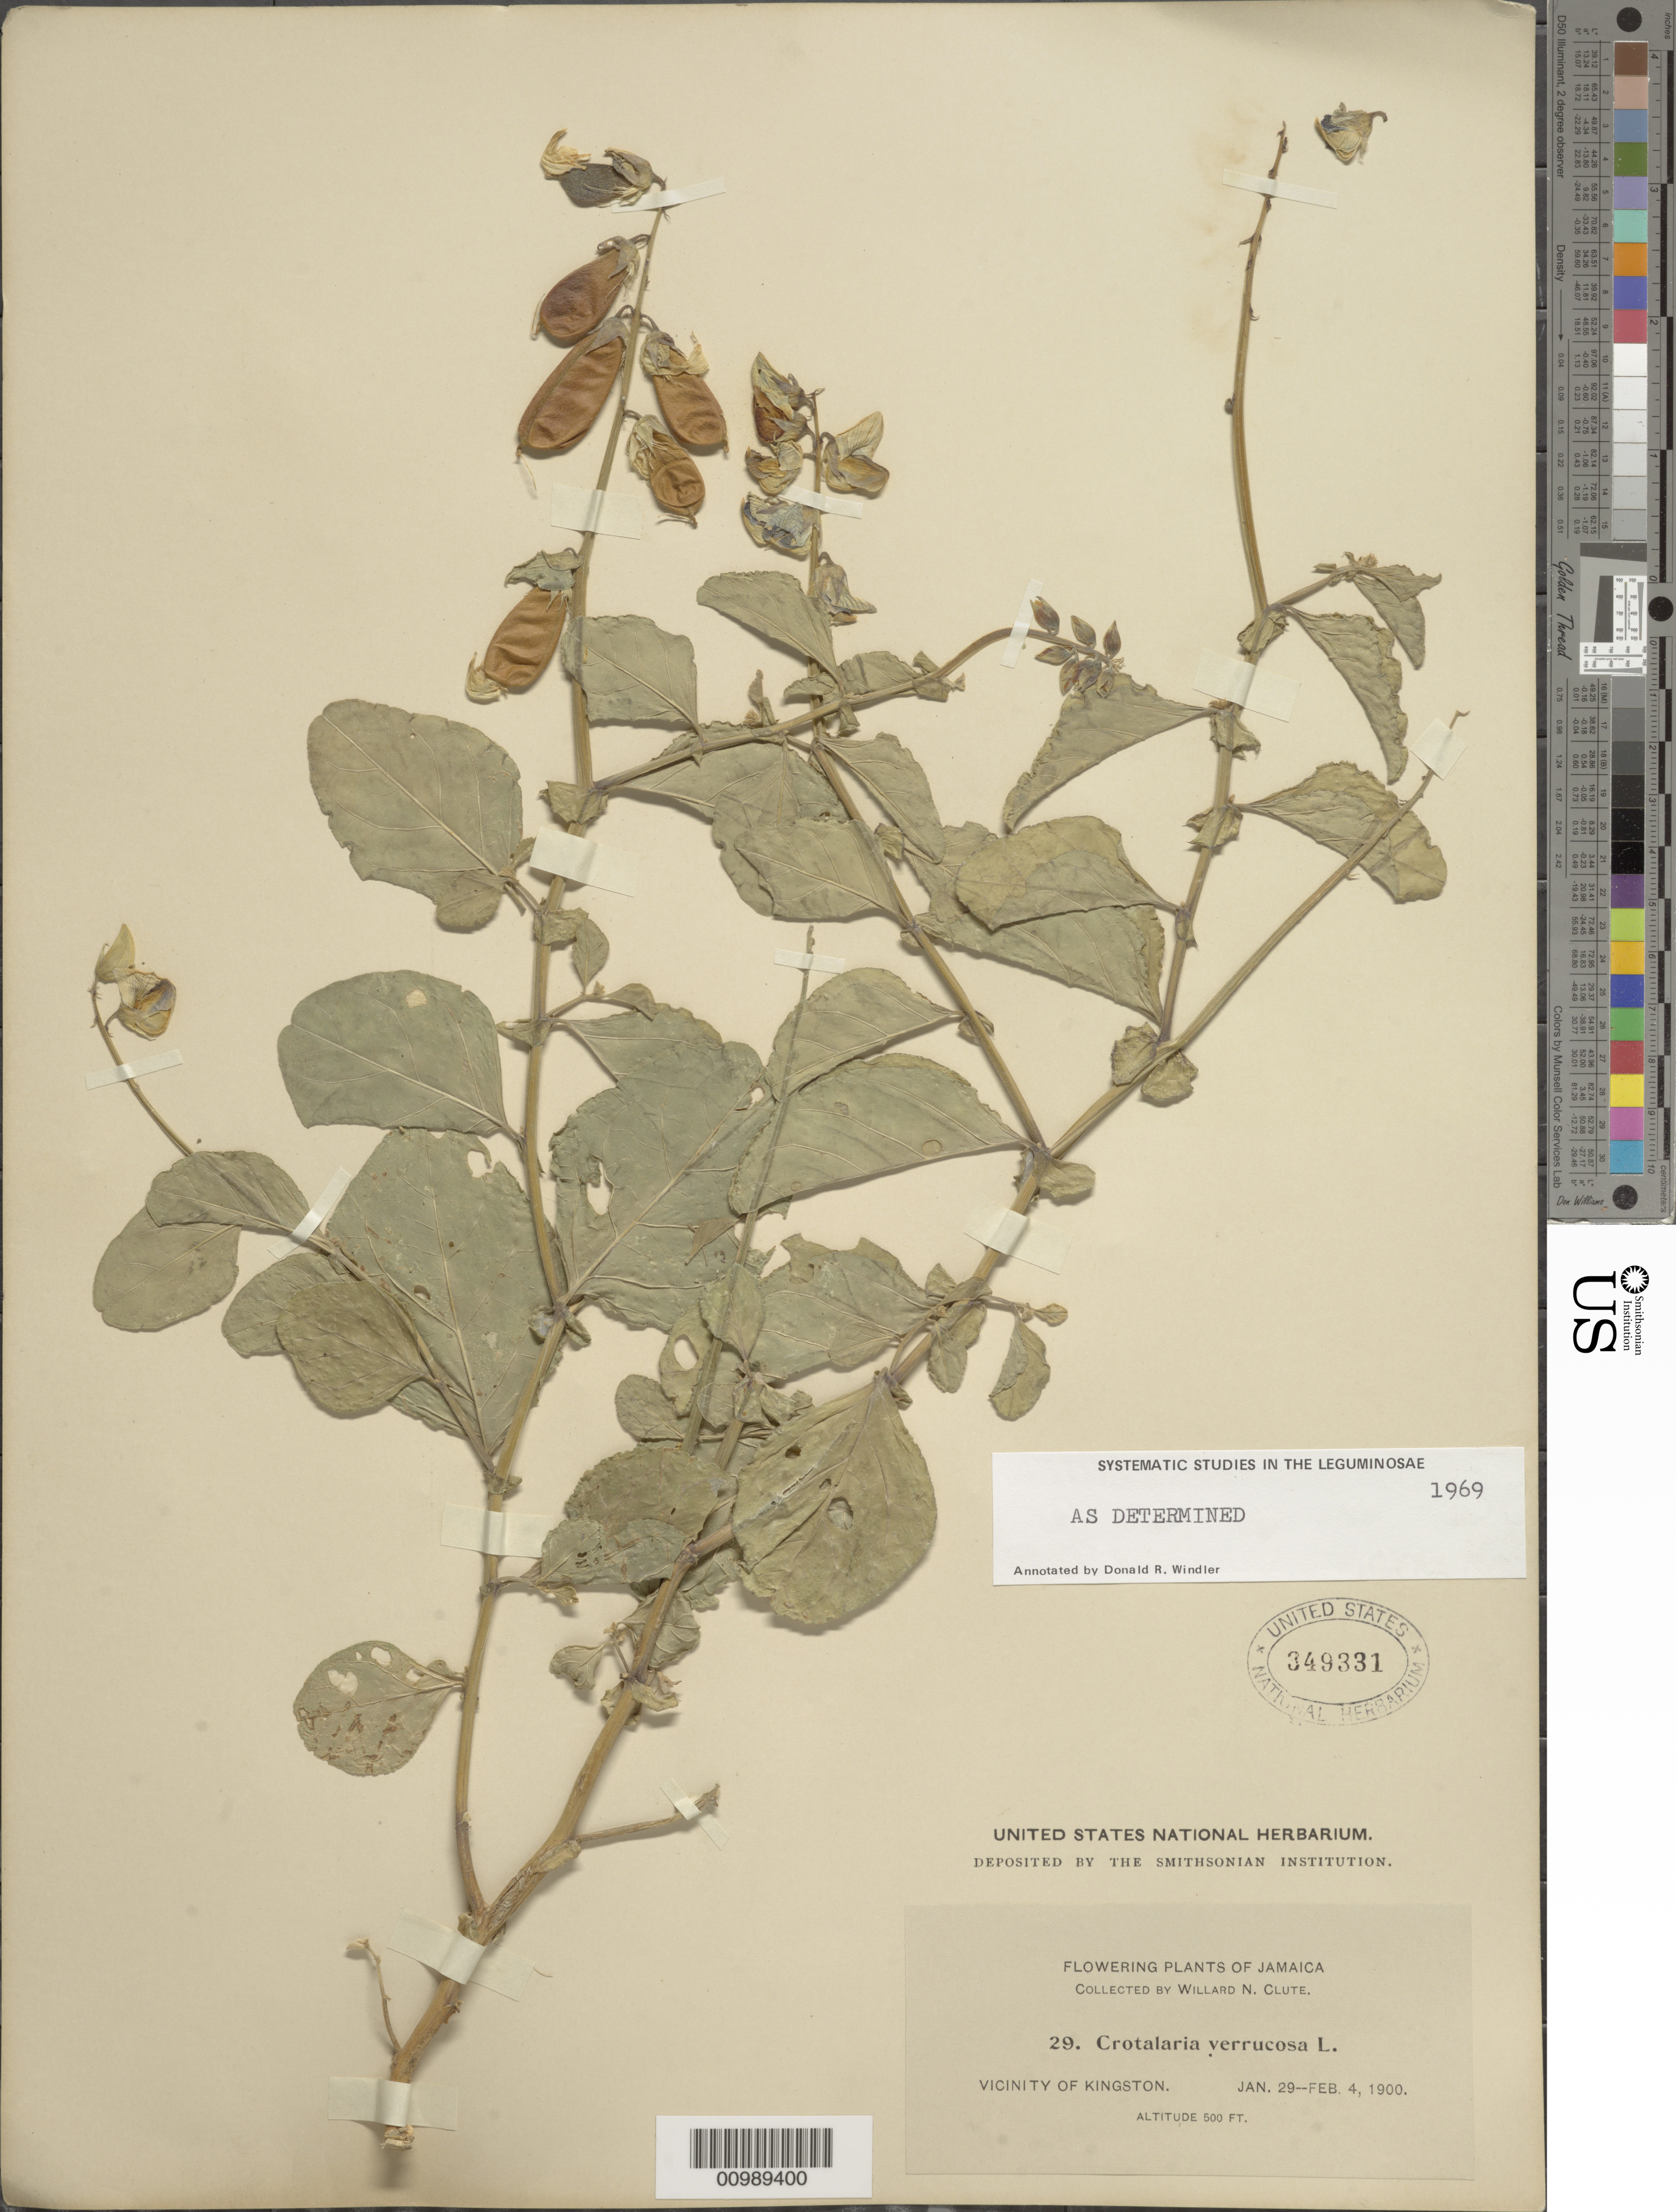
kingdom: Plantae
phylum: Tracheophyta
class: Magnoliopsida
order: Fabales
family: Fabaceae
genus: Crotalaria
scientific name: Crotalaria verrucosa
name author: L.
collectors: W. N. Clute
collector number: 29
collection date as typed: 29 Jan 1900 to 04 Feb 1900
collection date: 1900-01-29/1900-02-04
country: Jamaica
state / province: Kingston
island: Jamaica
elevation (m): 152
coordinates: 0 N, 0 E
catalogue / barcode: US 349331